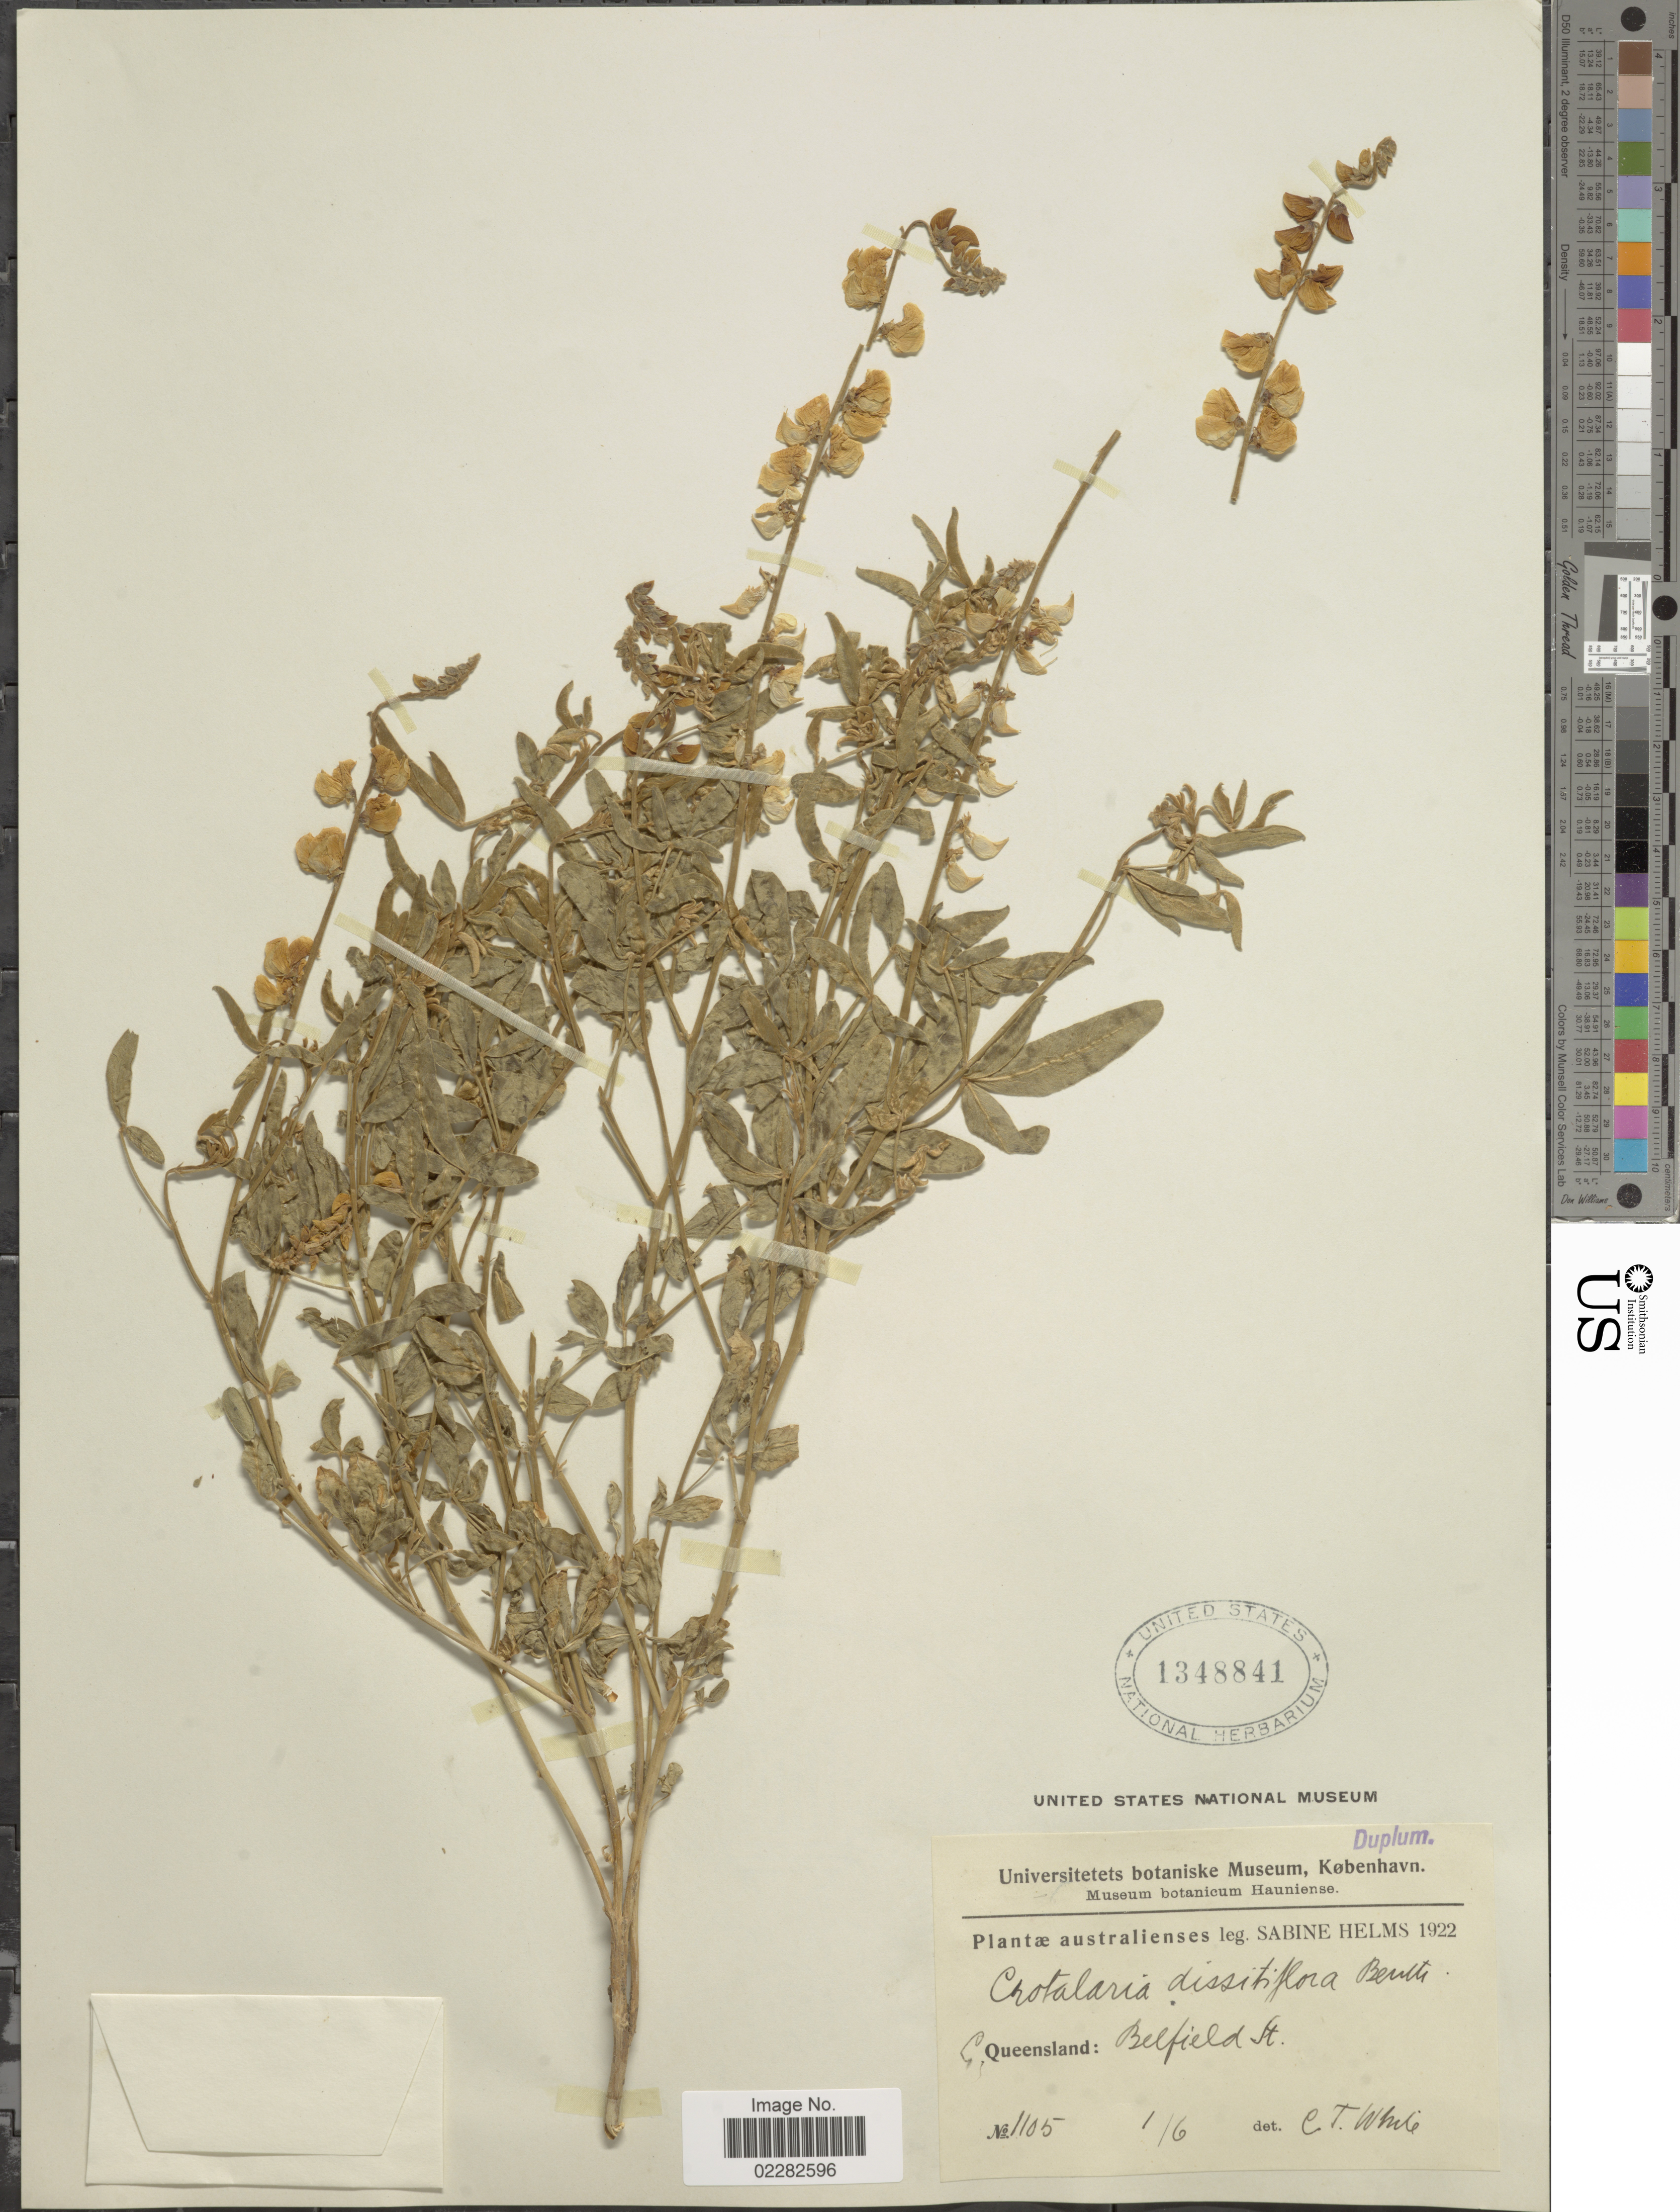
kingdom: Plantae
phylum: Tracheophyta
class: Magnoliopsida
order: Fabales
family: Fabaceae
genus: Crotalaria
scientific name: Crotalaria dissitiflora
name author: Benth.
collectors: S. Helms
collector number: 1105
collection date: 1922-06-01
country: Australia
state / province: Queensland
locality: Belfield St.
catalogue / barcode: US 1348841